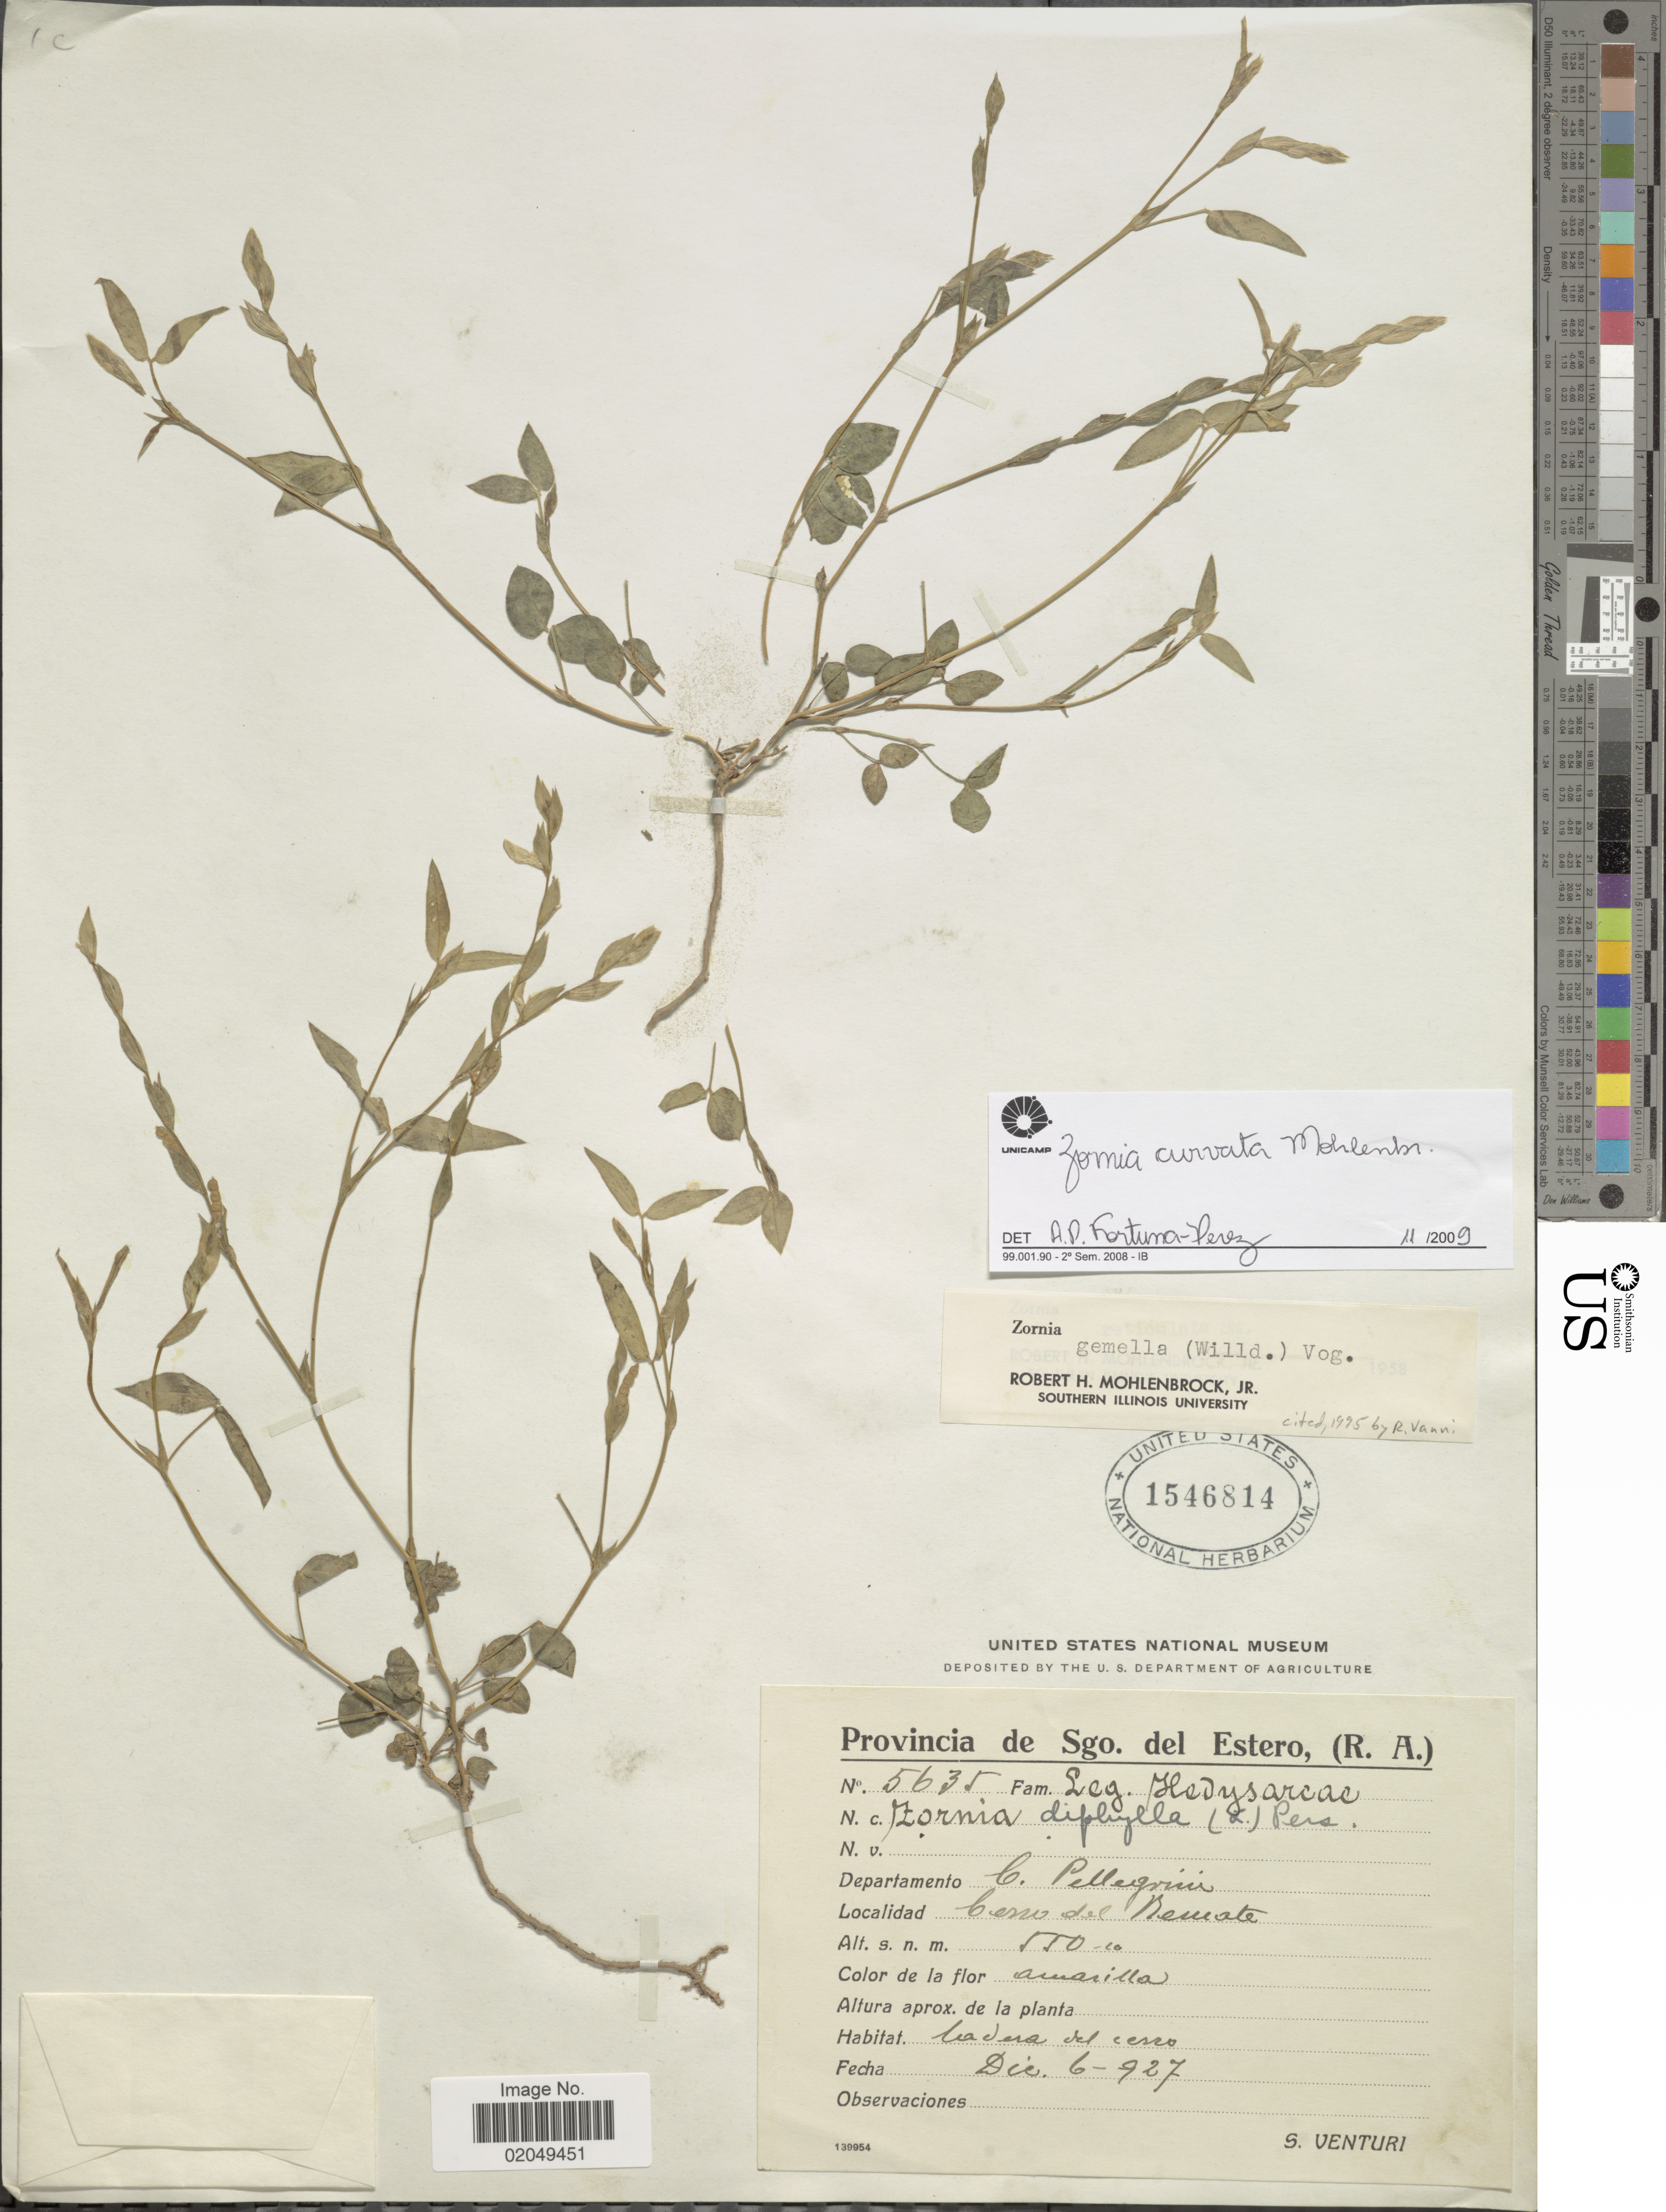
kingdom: Plantae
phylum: Tracheophyta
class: Magnoliopsida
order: Fabales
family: Fabaceae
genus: Zornia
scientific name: Zornia curvata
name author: Mohlenbr.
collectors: S. Venturi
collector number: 5635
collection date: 1927-12-06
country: Argentina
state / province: Santiago del Estero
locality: Departamento C. Pellegrini, Cerro del Remate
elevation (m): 550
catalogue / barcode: US 1546814